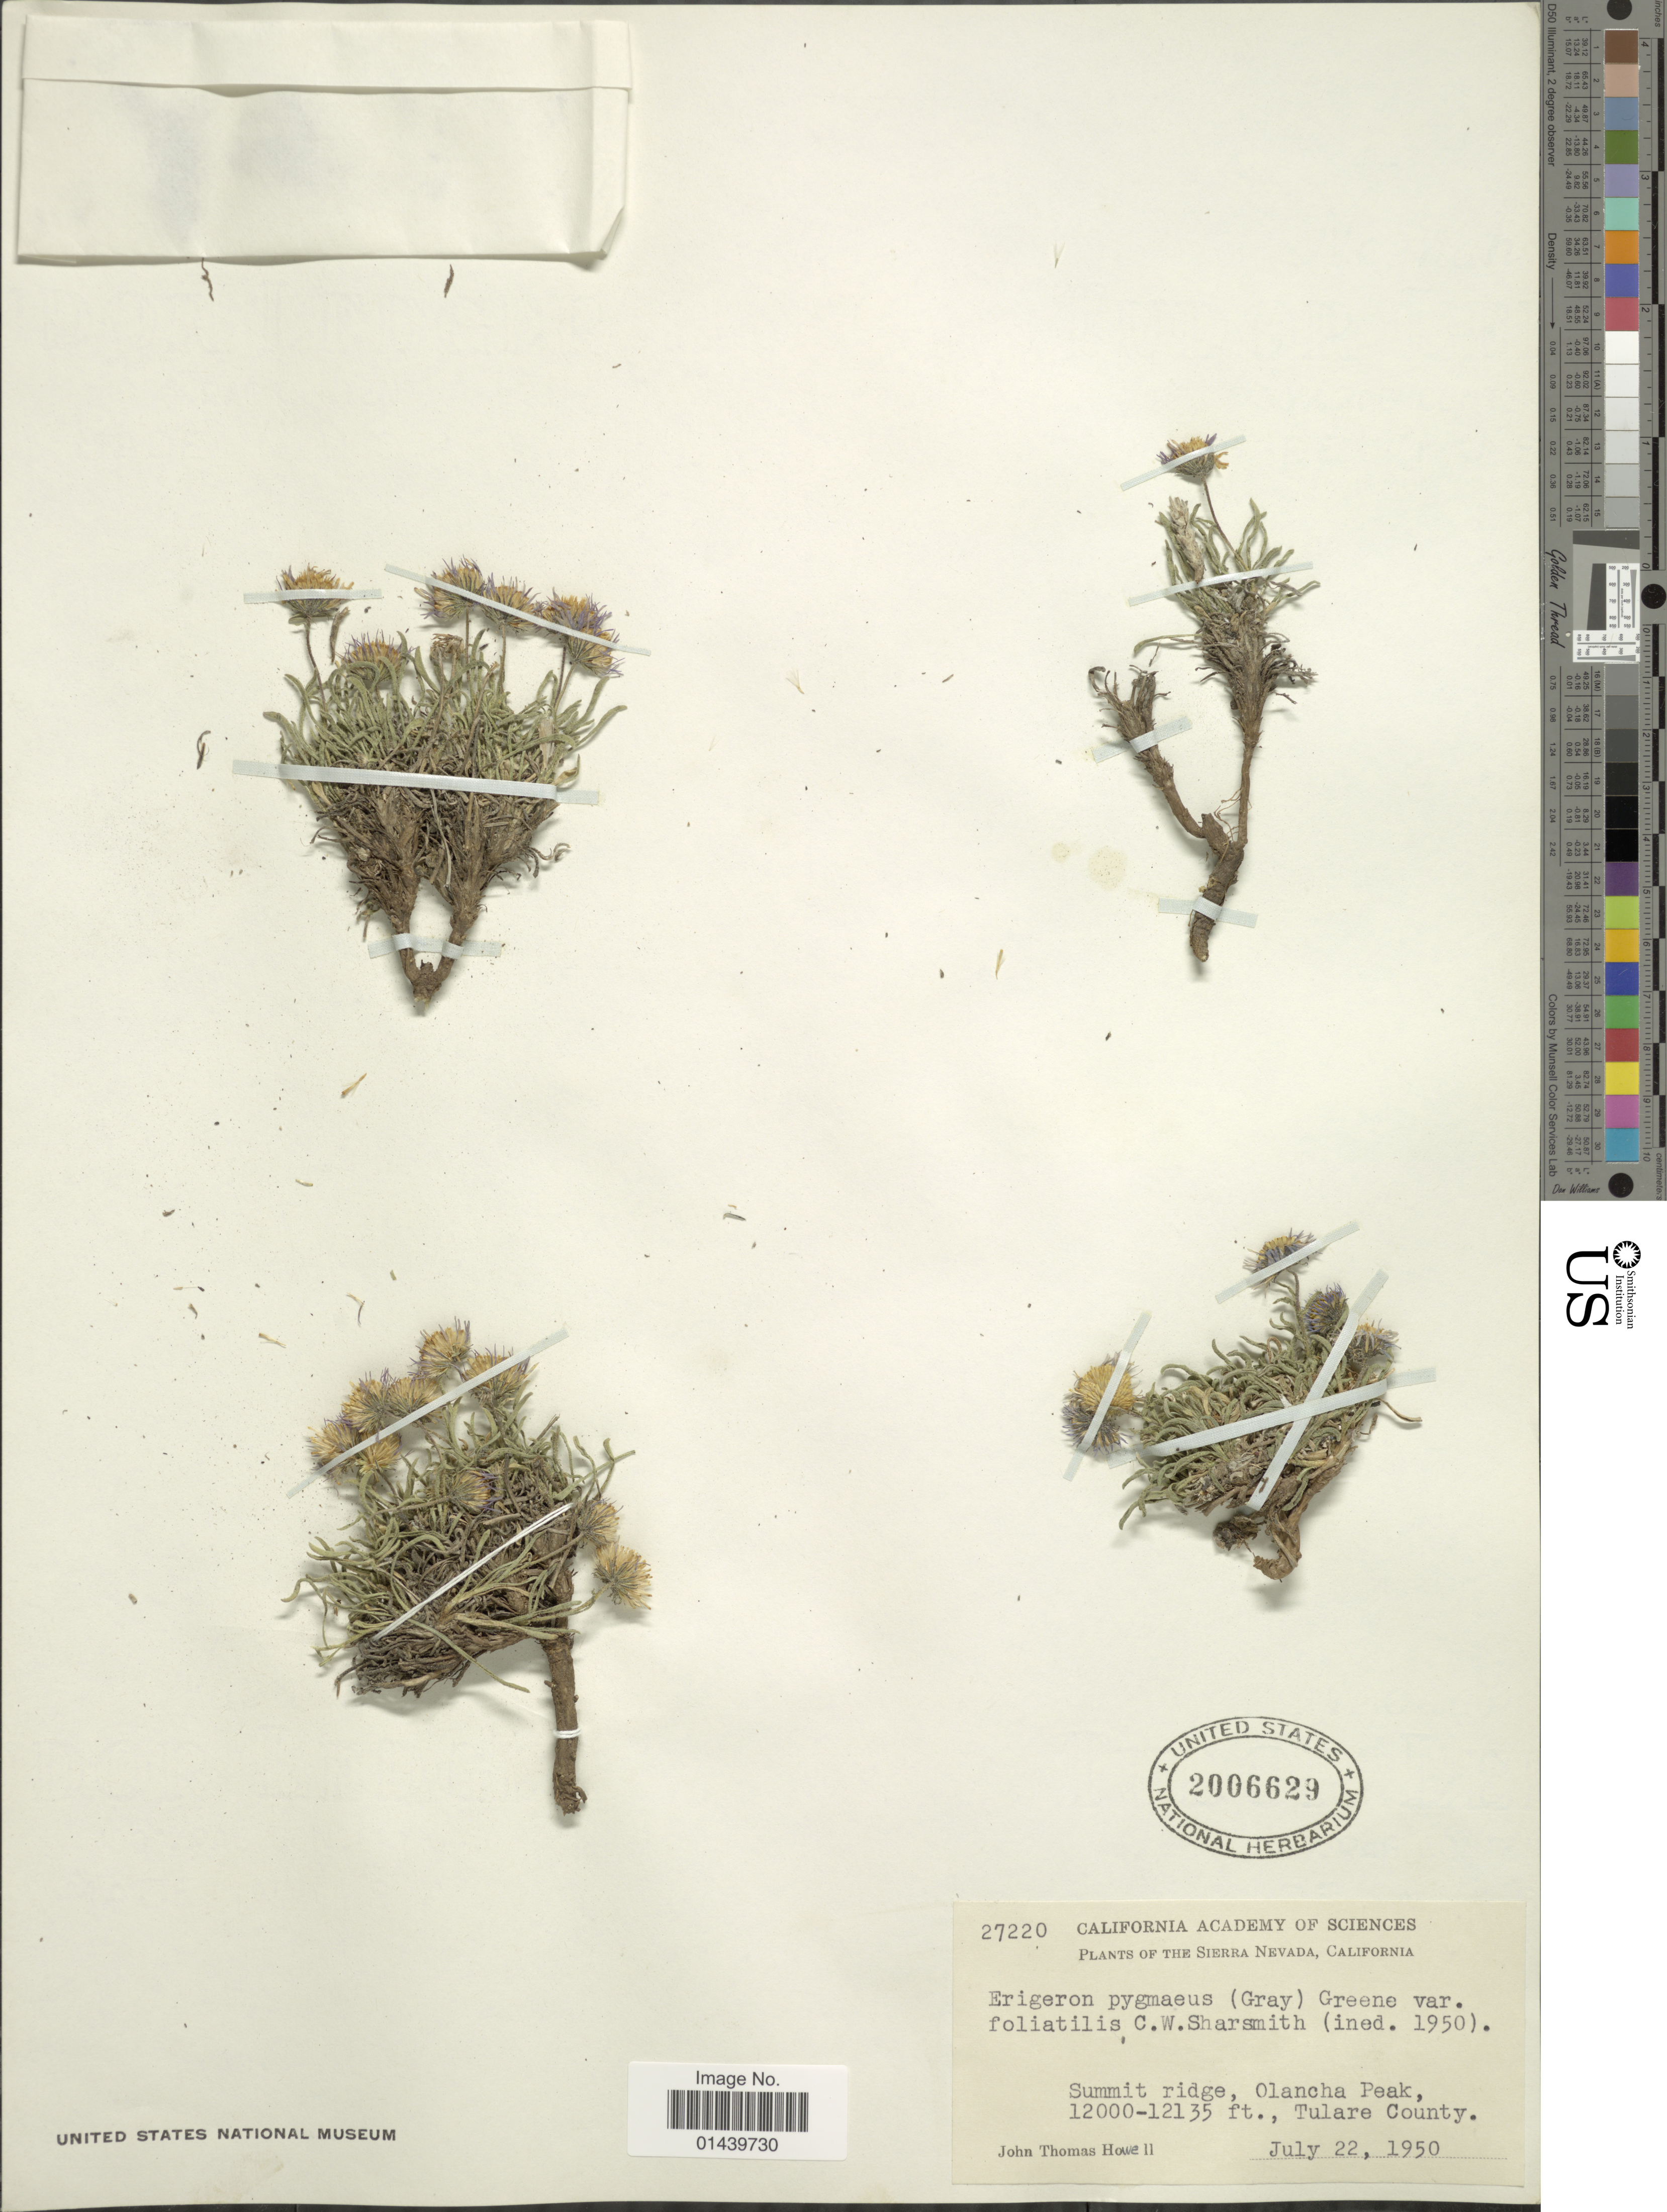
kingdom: Plantae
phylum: Tracheophyta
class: Magnoliopsida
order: Asterales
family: Asteraceae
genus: Erigeron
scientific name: Erigeron pygmaeus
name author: (A. Gray) Greene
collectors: J. T. Howell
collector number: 27220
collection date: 1950-07-22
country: United States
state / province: California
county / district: Tulare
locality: The Sierra Nevada. Summit ridge, Olancha Peak. Tulare County.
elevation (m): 3658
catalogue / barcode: US 2006629